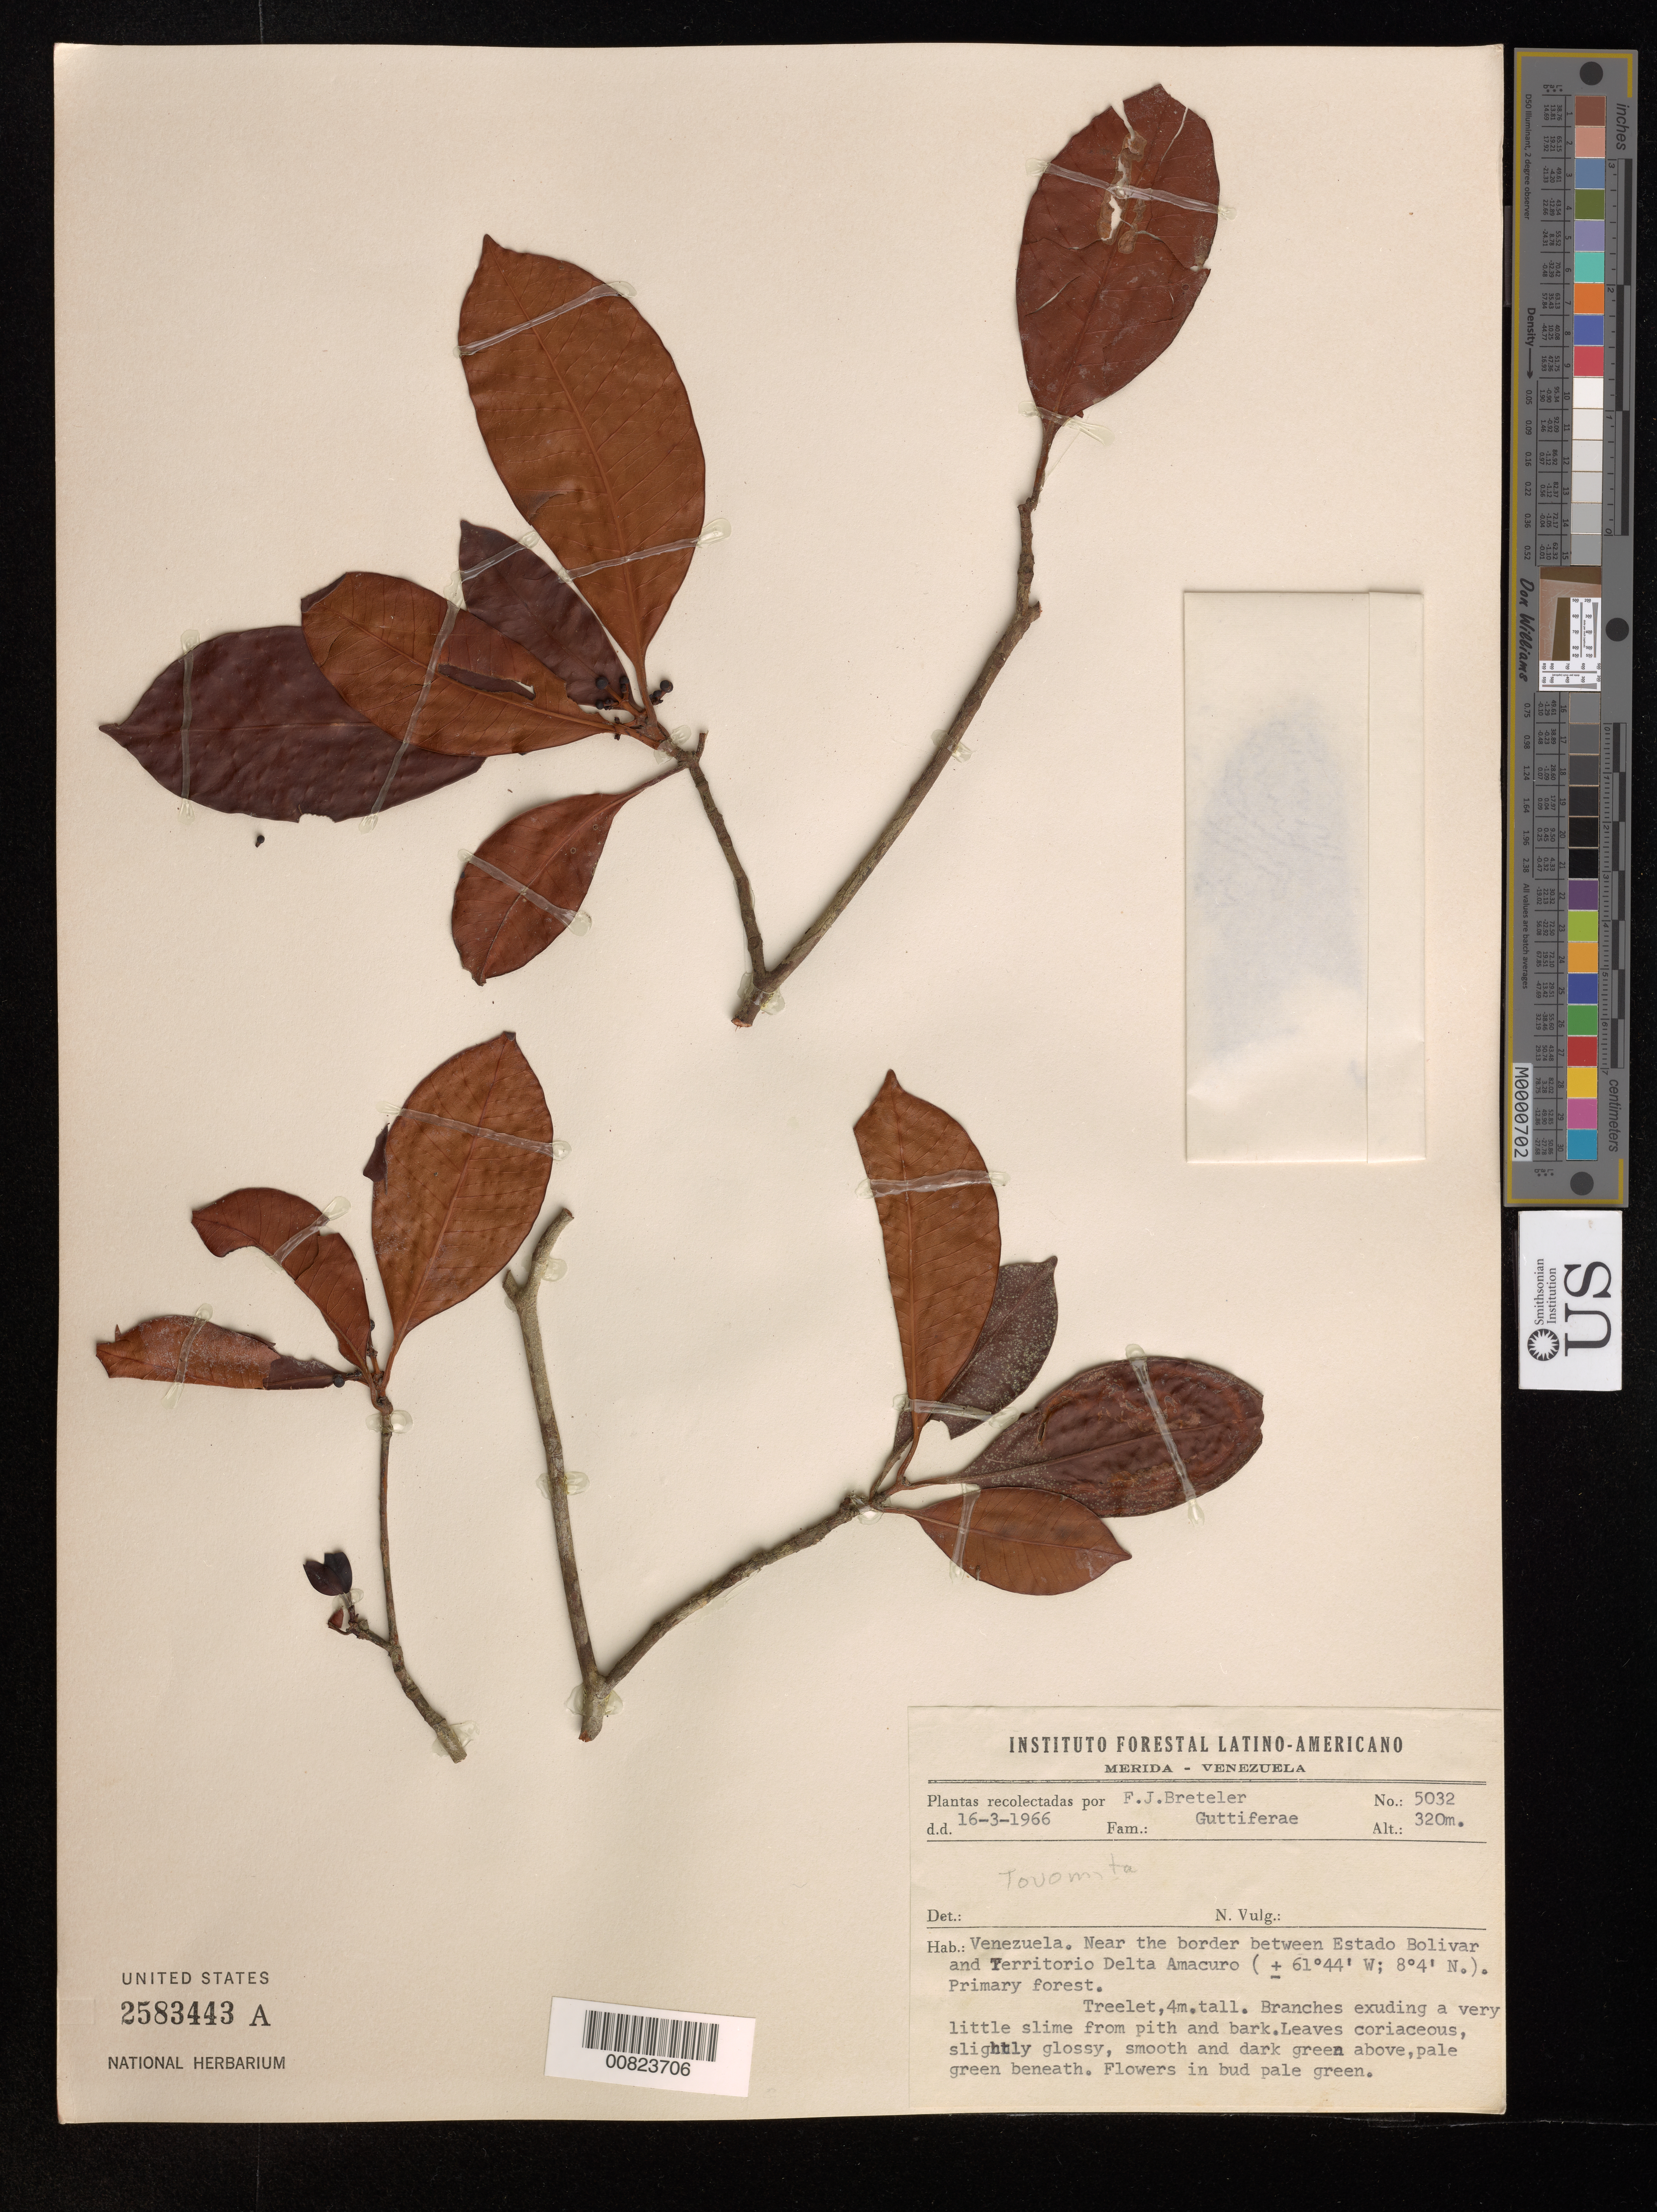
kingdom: Plantae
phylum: Tracheophyta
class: Magnoliopsida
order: Malpighiales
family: Clusiaceae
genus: Tovomita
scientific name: Tovomita sp.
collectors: F. J. Breteler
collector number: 5032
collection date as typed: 16-Mar-66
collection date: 1966-03-16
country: Venezuela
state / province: Bolívar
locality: Río Grande o Toro, near border between Estado Bolívar and Territorío Delta Amacuro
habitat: Primary forest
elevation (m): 320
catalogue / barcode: US 2583443A